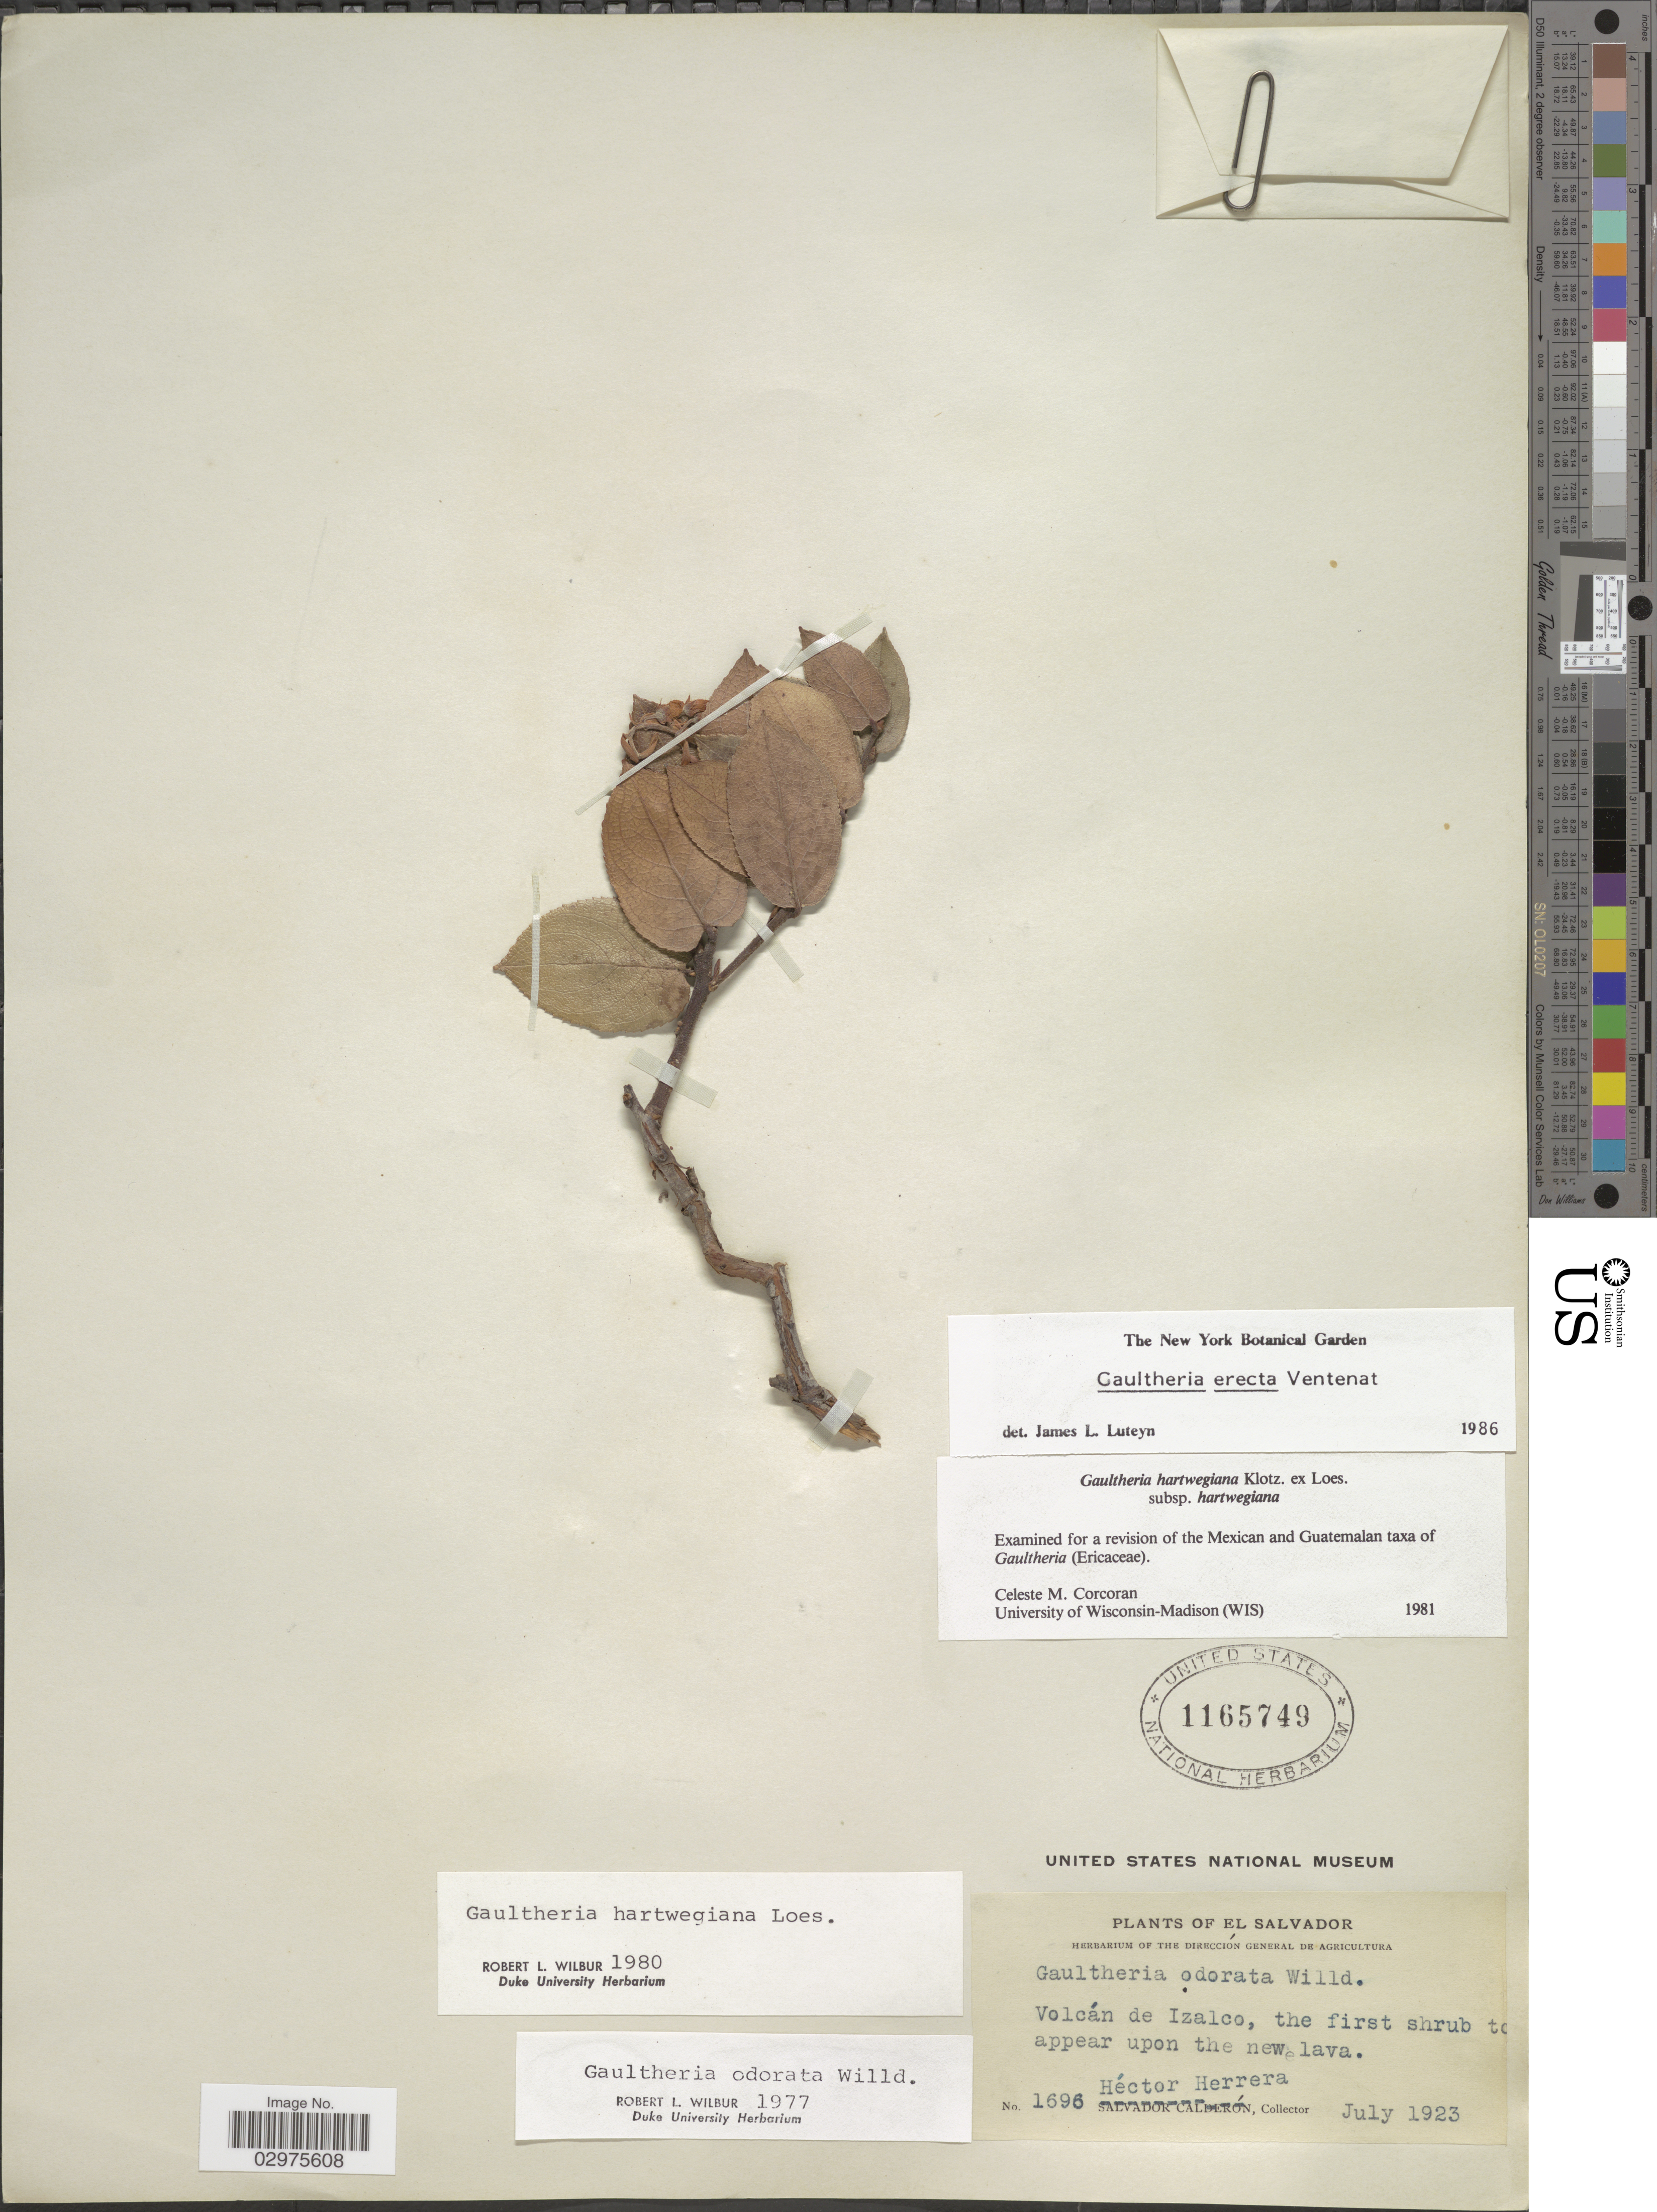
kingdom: Plantae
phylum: Tracheophyta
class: Magnoliopsida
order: Ericales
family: Ericaceae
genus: Gaultheria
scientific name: Gaultheria erecta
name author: Vent.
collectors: H. Herrera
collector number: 1696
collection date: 1923-07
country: El Salvador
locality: Volcán de Izalco.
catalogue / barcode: US 1165749